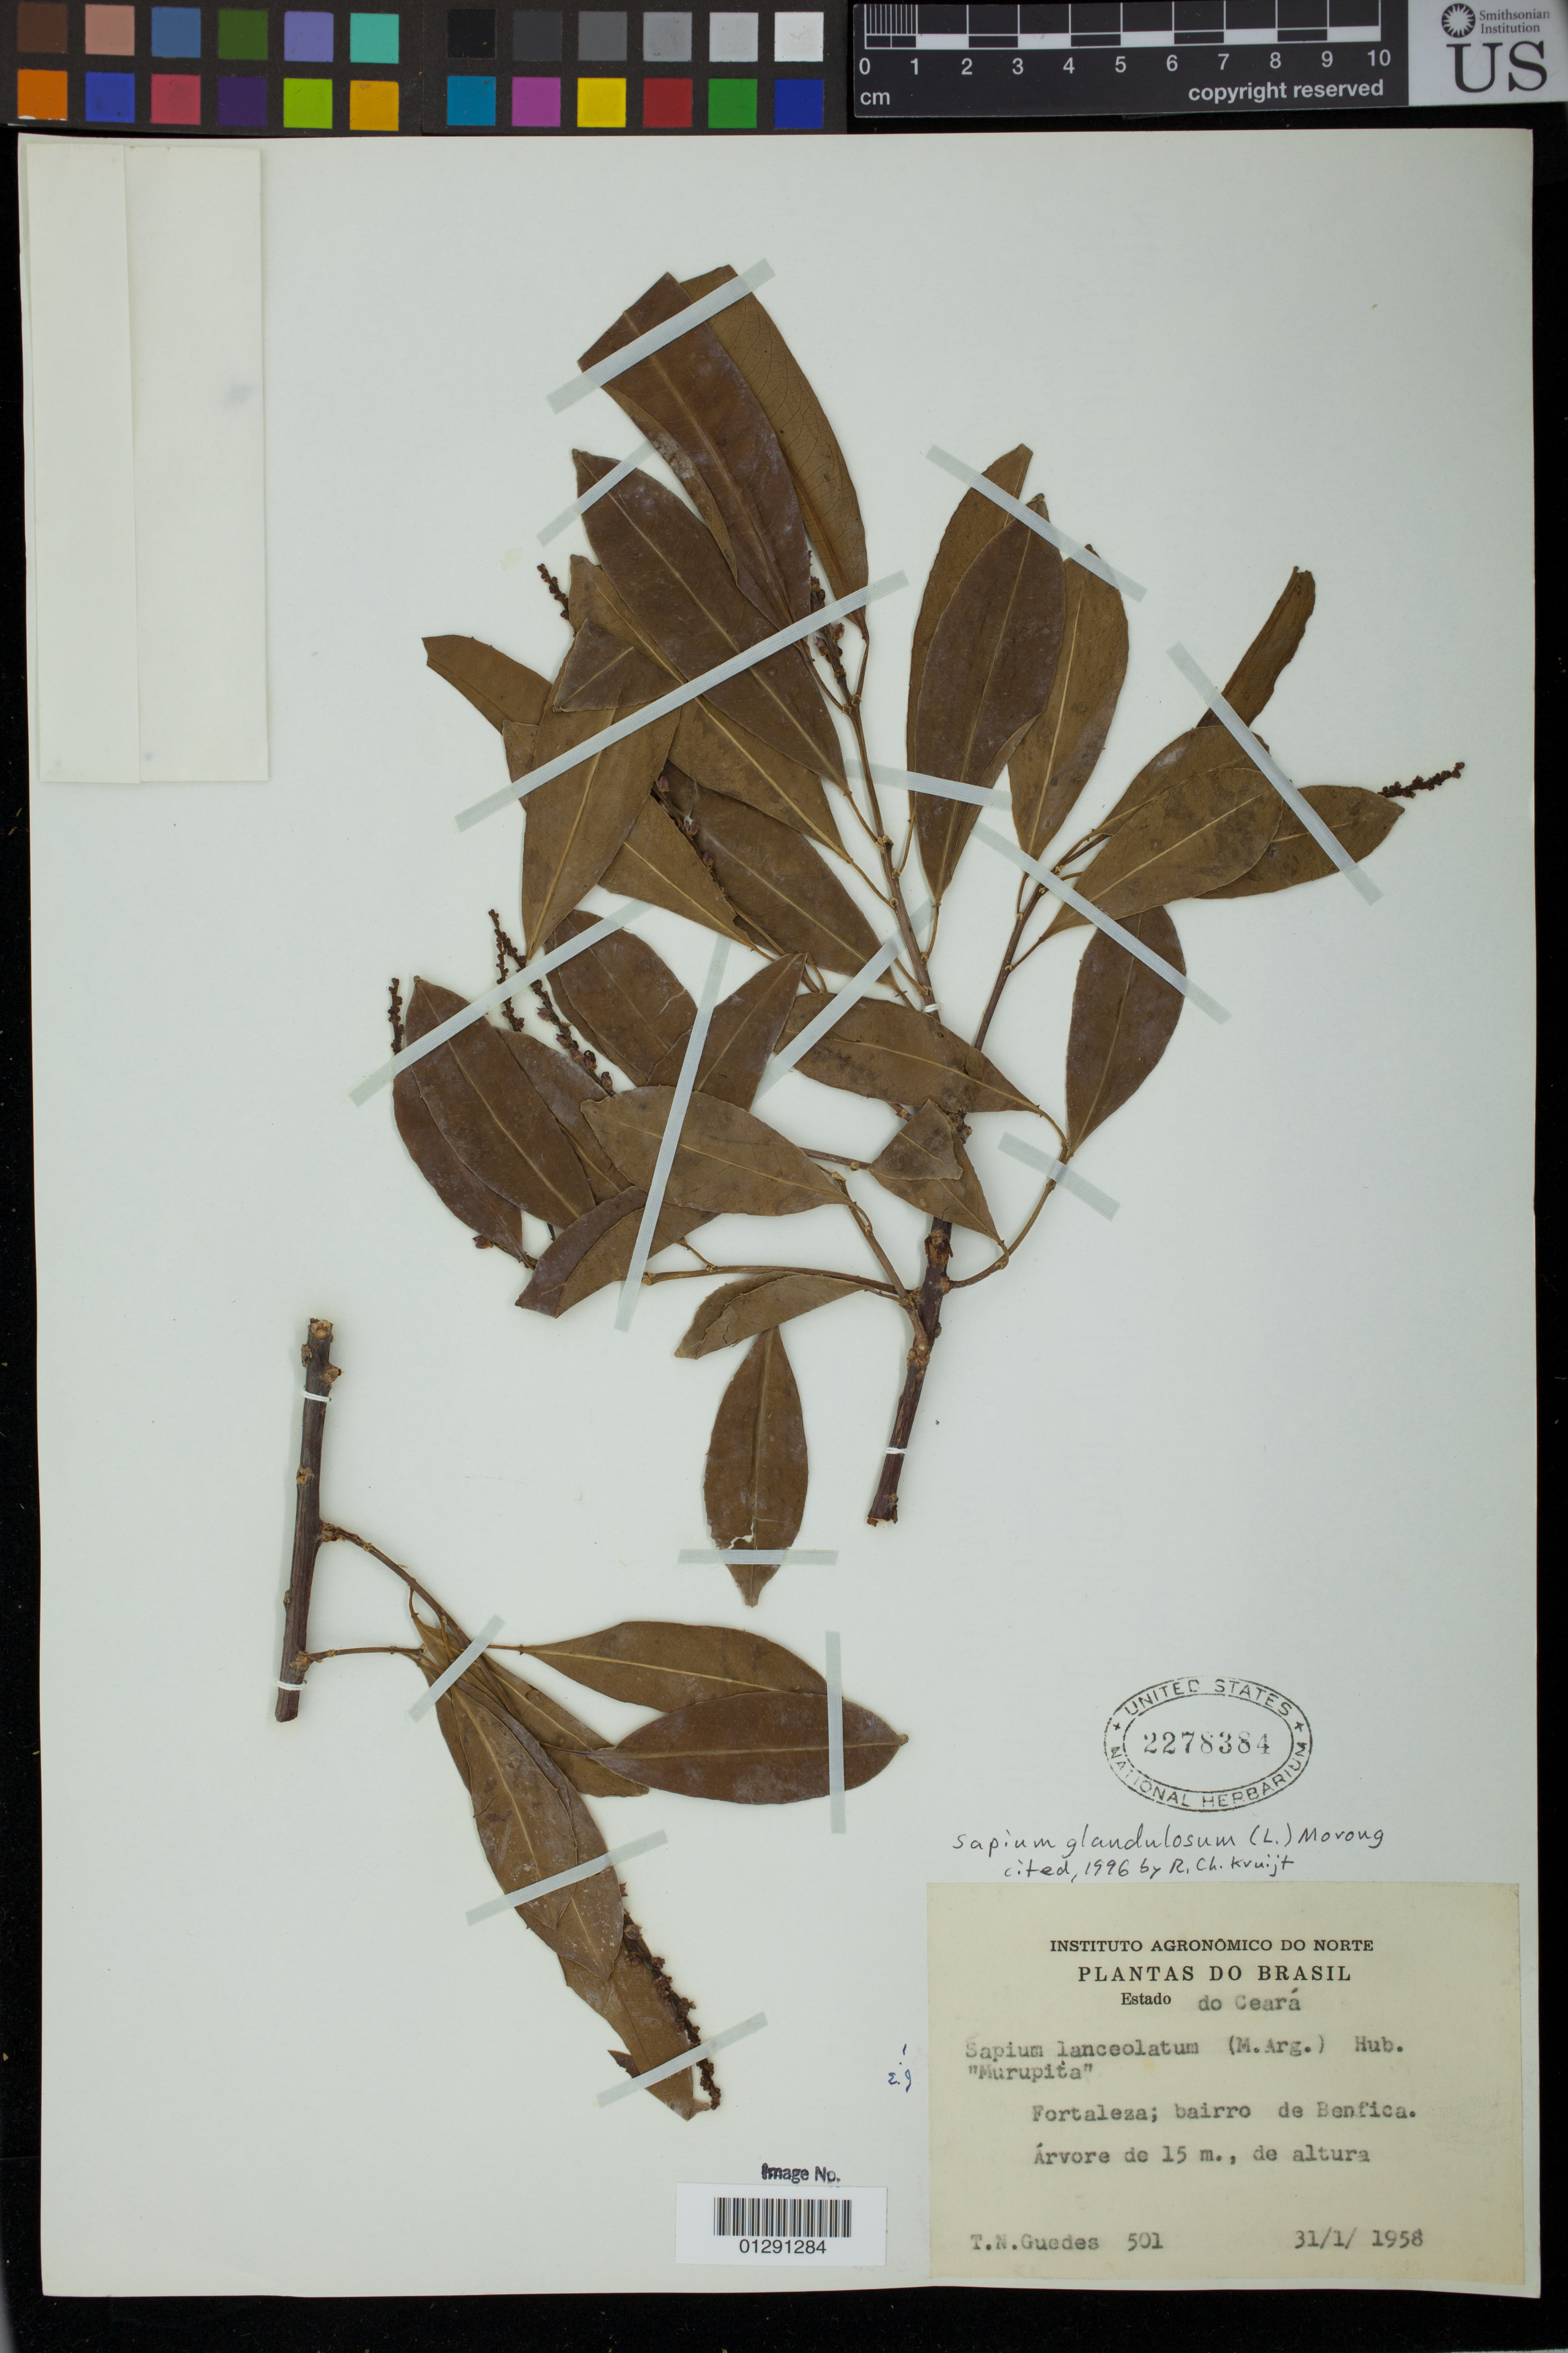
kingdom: Plantae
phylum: Tracheophyta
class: Magnoliopsida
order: Malpighiales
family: Euphorbiaceae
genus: Sapium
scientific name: Sapium glandulatum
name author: (Vell.) Pax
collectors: T. Guedes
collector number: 501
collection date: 1958-01-31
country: Brazil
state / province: Ceara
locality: Fortaleza; bairro de Benfica.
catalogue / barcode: US 2278384